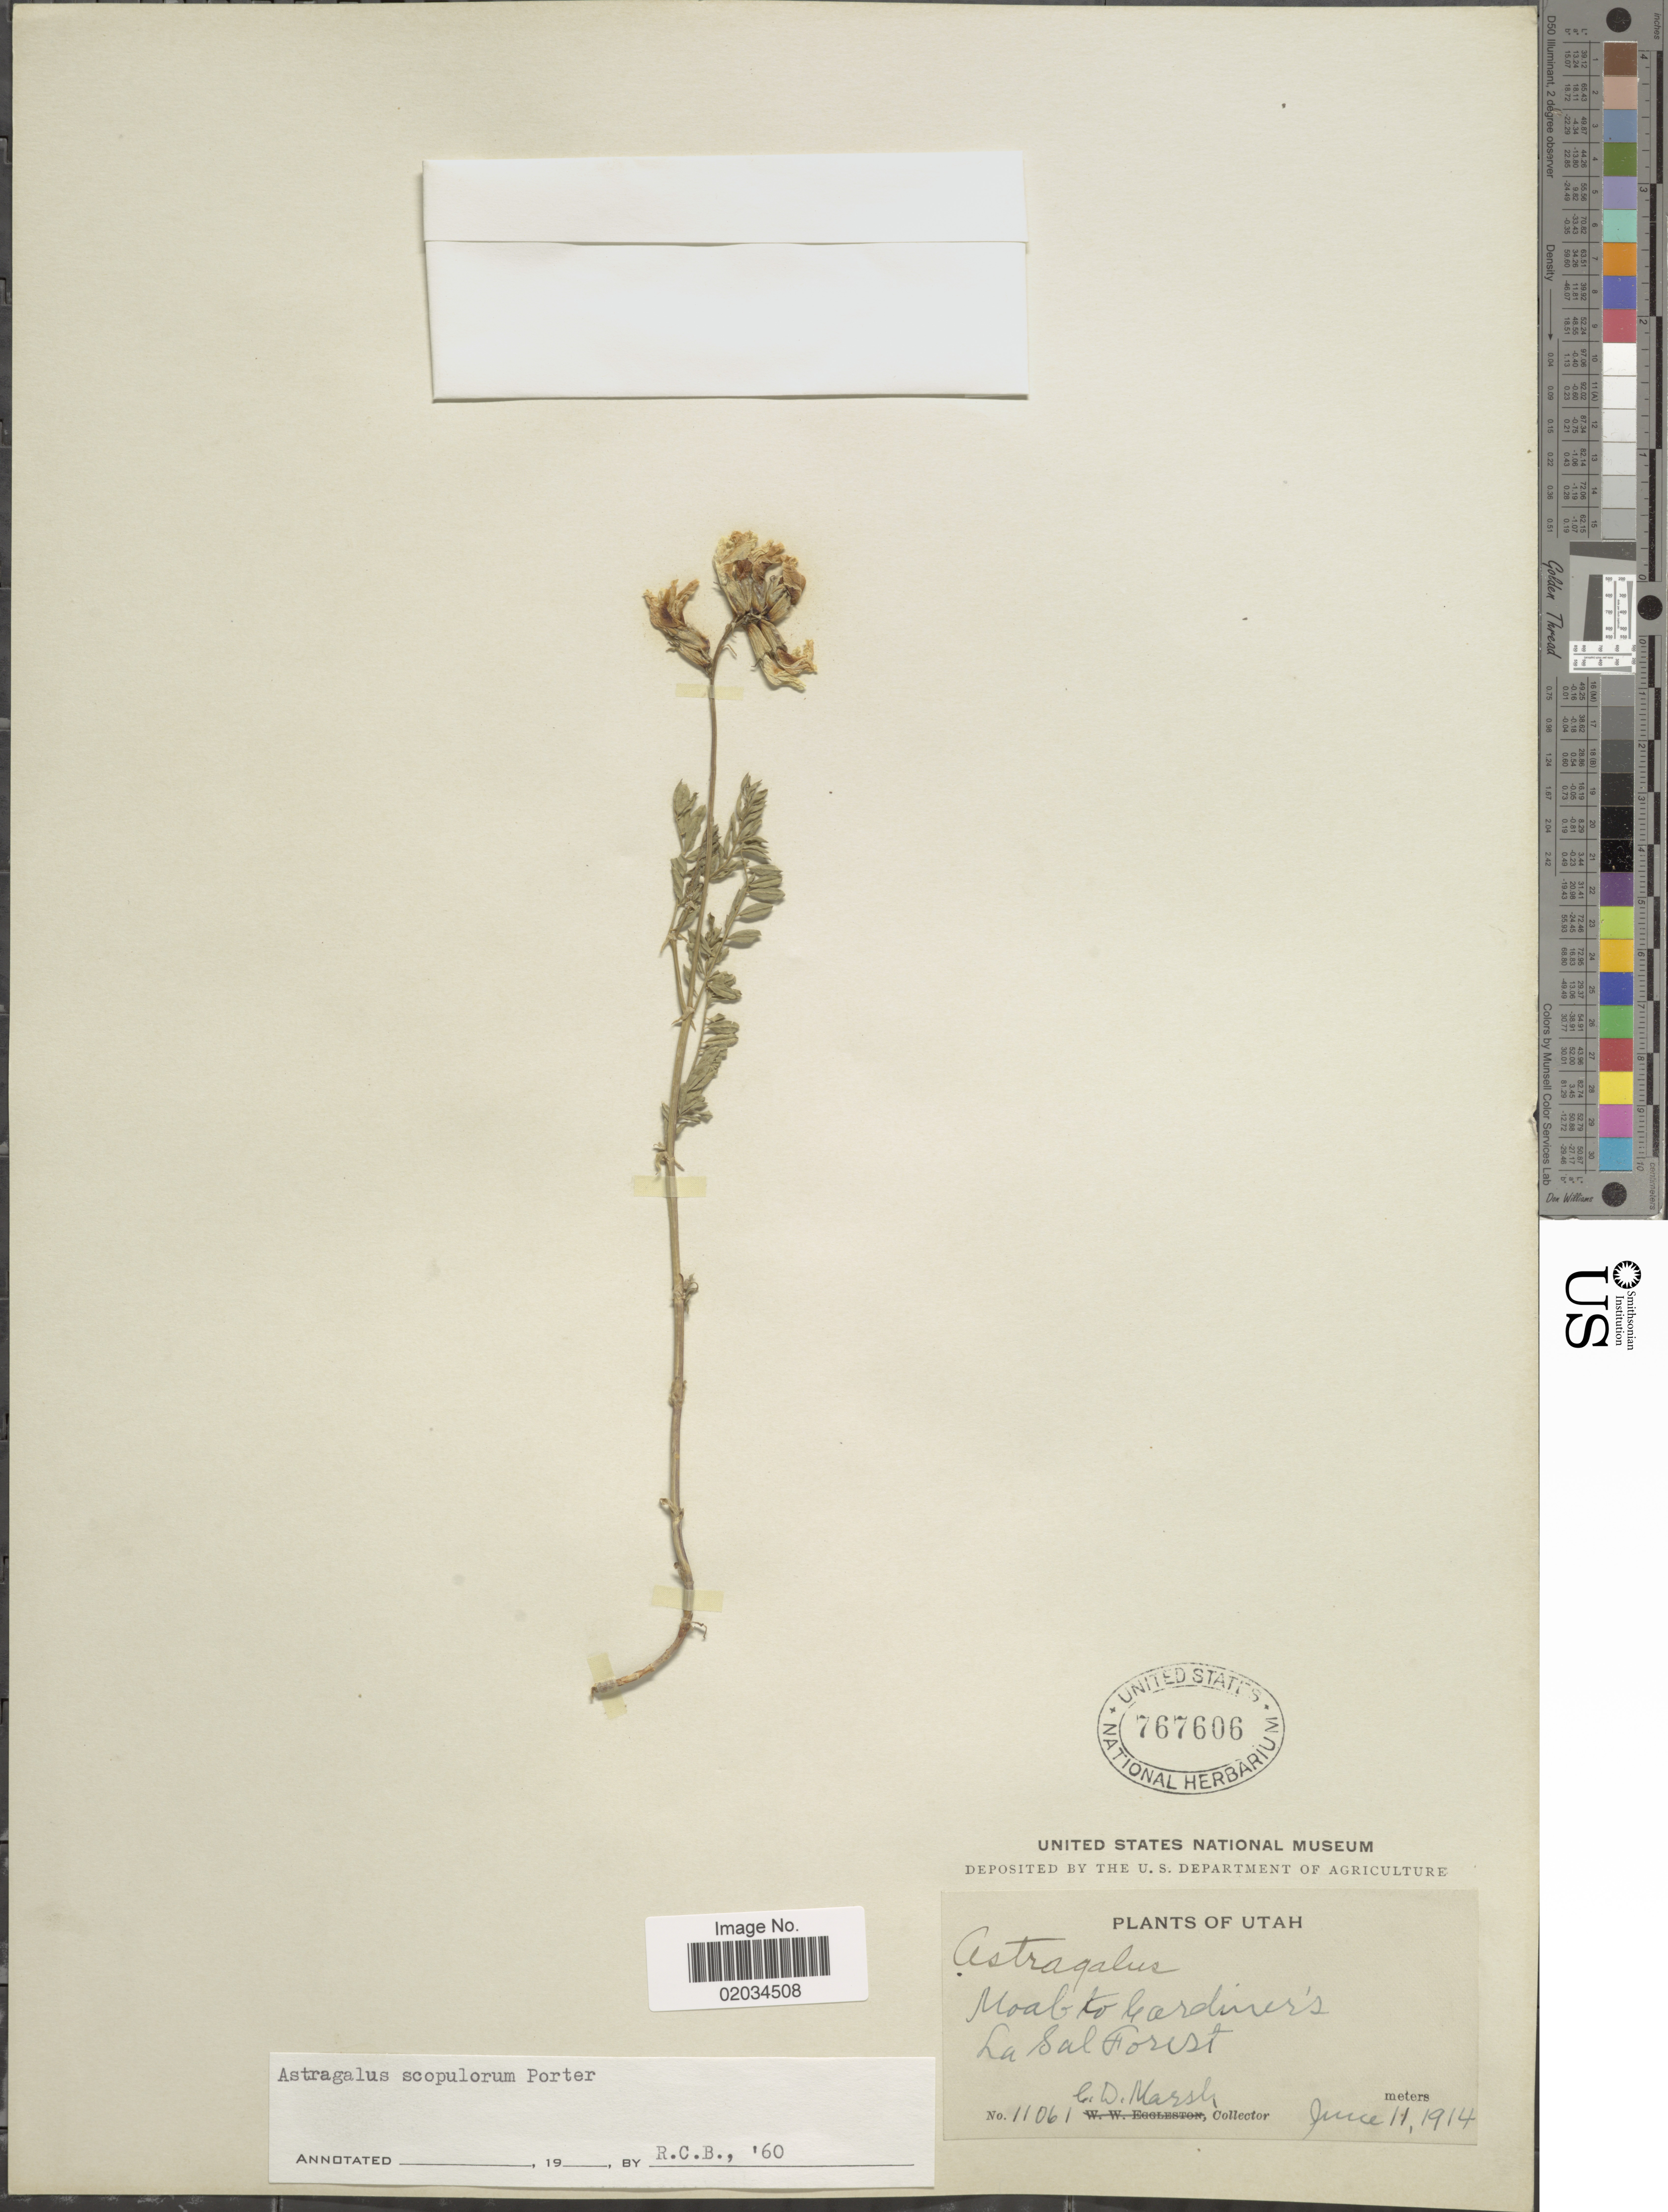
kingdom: Plantae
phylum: Tracheophyta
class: Magnoliopsida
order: Fabales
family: Fabaceae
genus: Astragalus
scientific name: Astragalus scopulorum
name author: Porter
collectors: C. D. Marsh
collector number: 11061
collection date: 1914-06-11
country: United States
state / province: Utah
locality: Moab to Garidiner's, La Sal Forest.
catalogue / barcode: US 767606